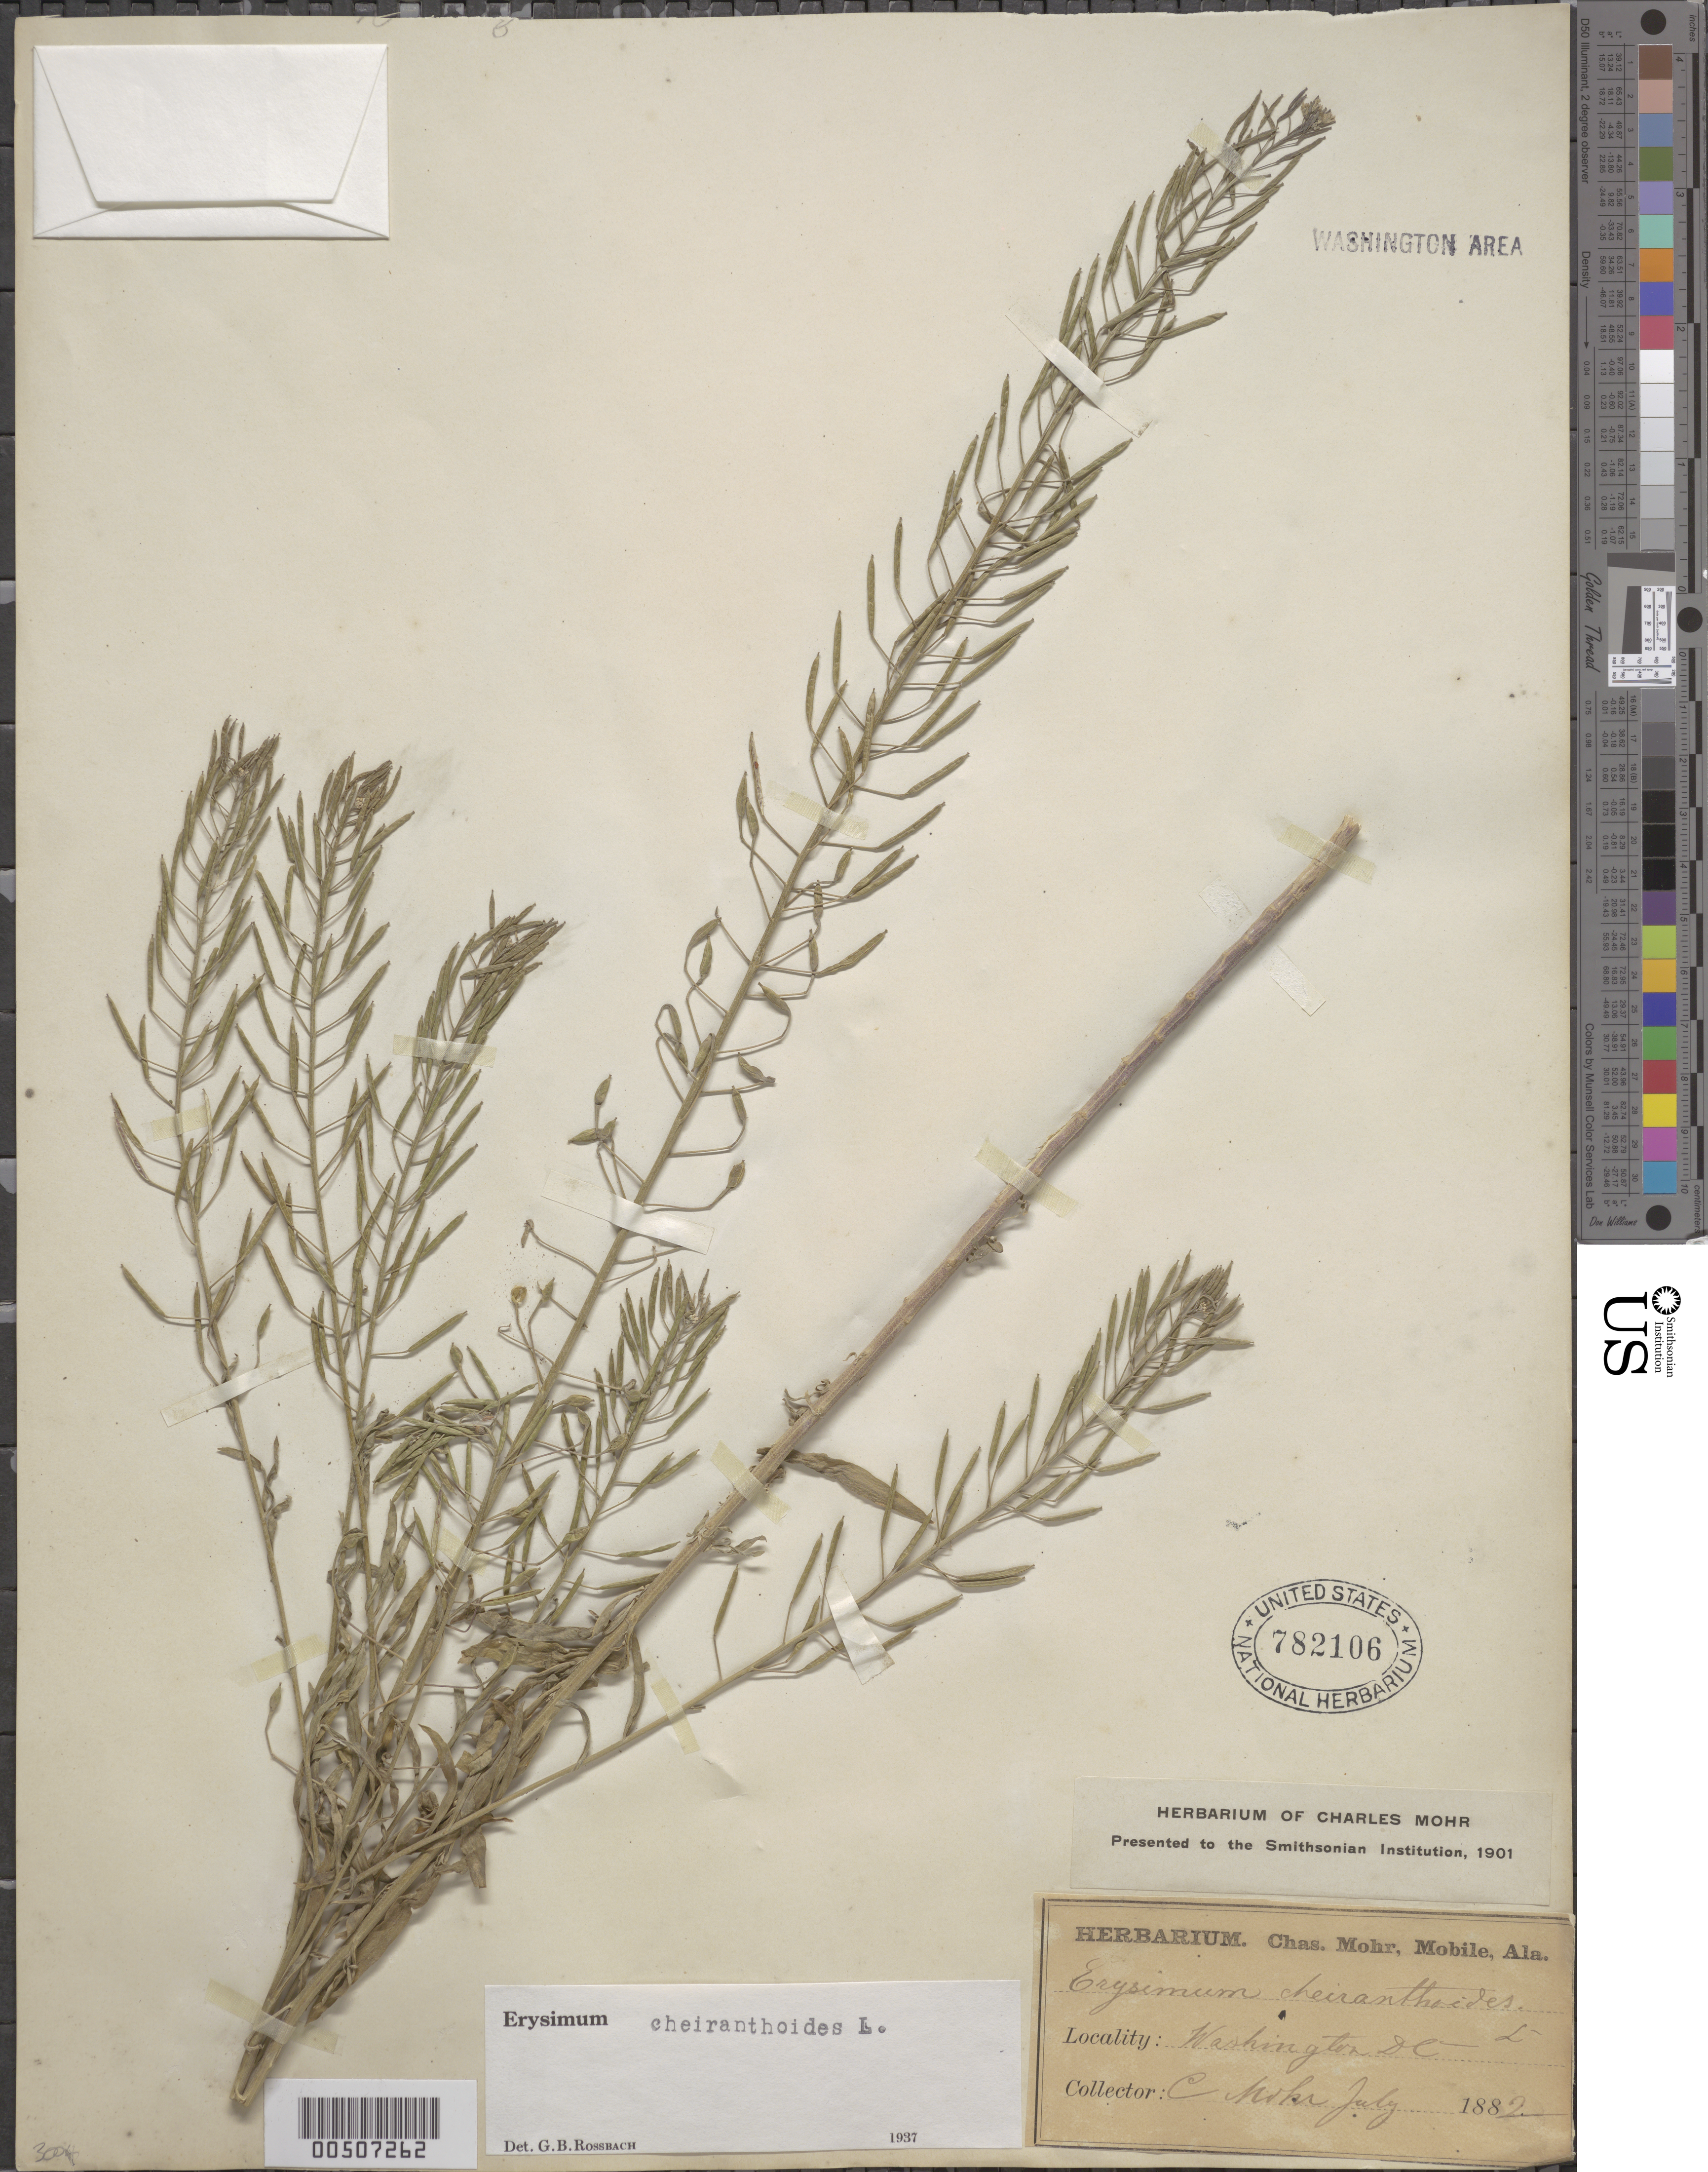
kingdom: Plantae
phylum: Tracheophyta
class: Magnoliopsida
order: Brassicales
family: Brassicaceae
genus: Erysimum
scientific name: Erysimum cheiranthoides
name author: L.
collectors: C. T. Mohr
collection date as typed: Jul 1882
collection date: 1882-07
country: United States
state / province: District of Columbia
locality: Washington DC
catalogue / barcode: US 782106